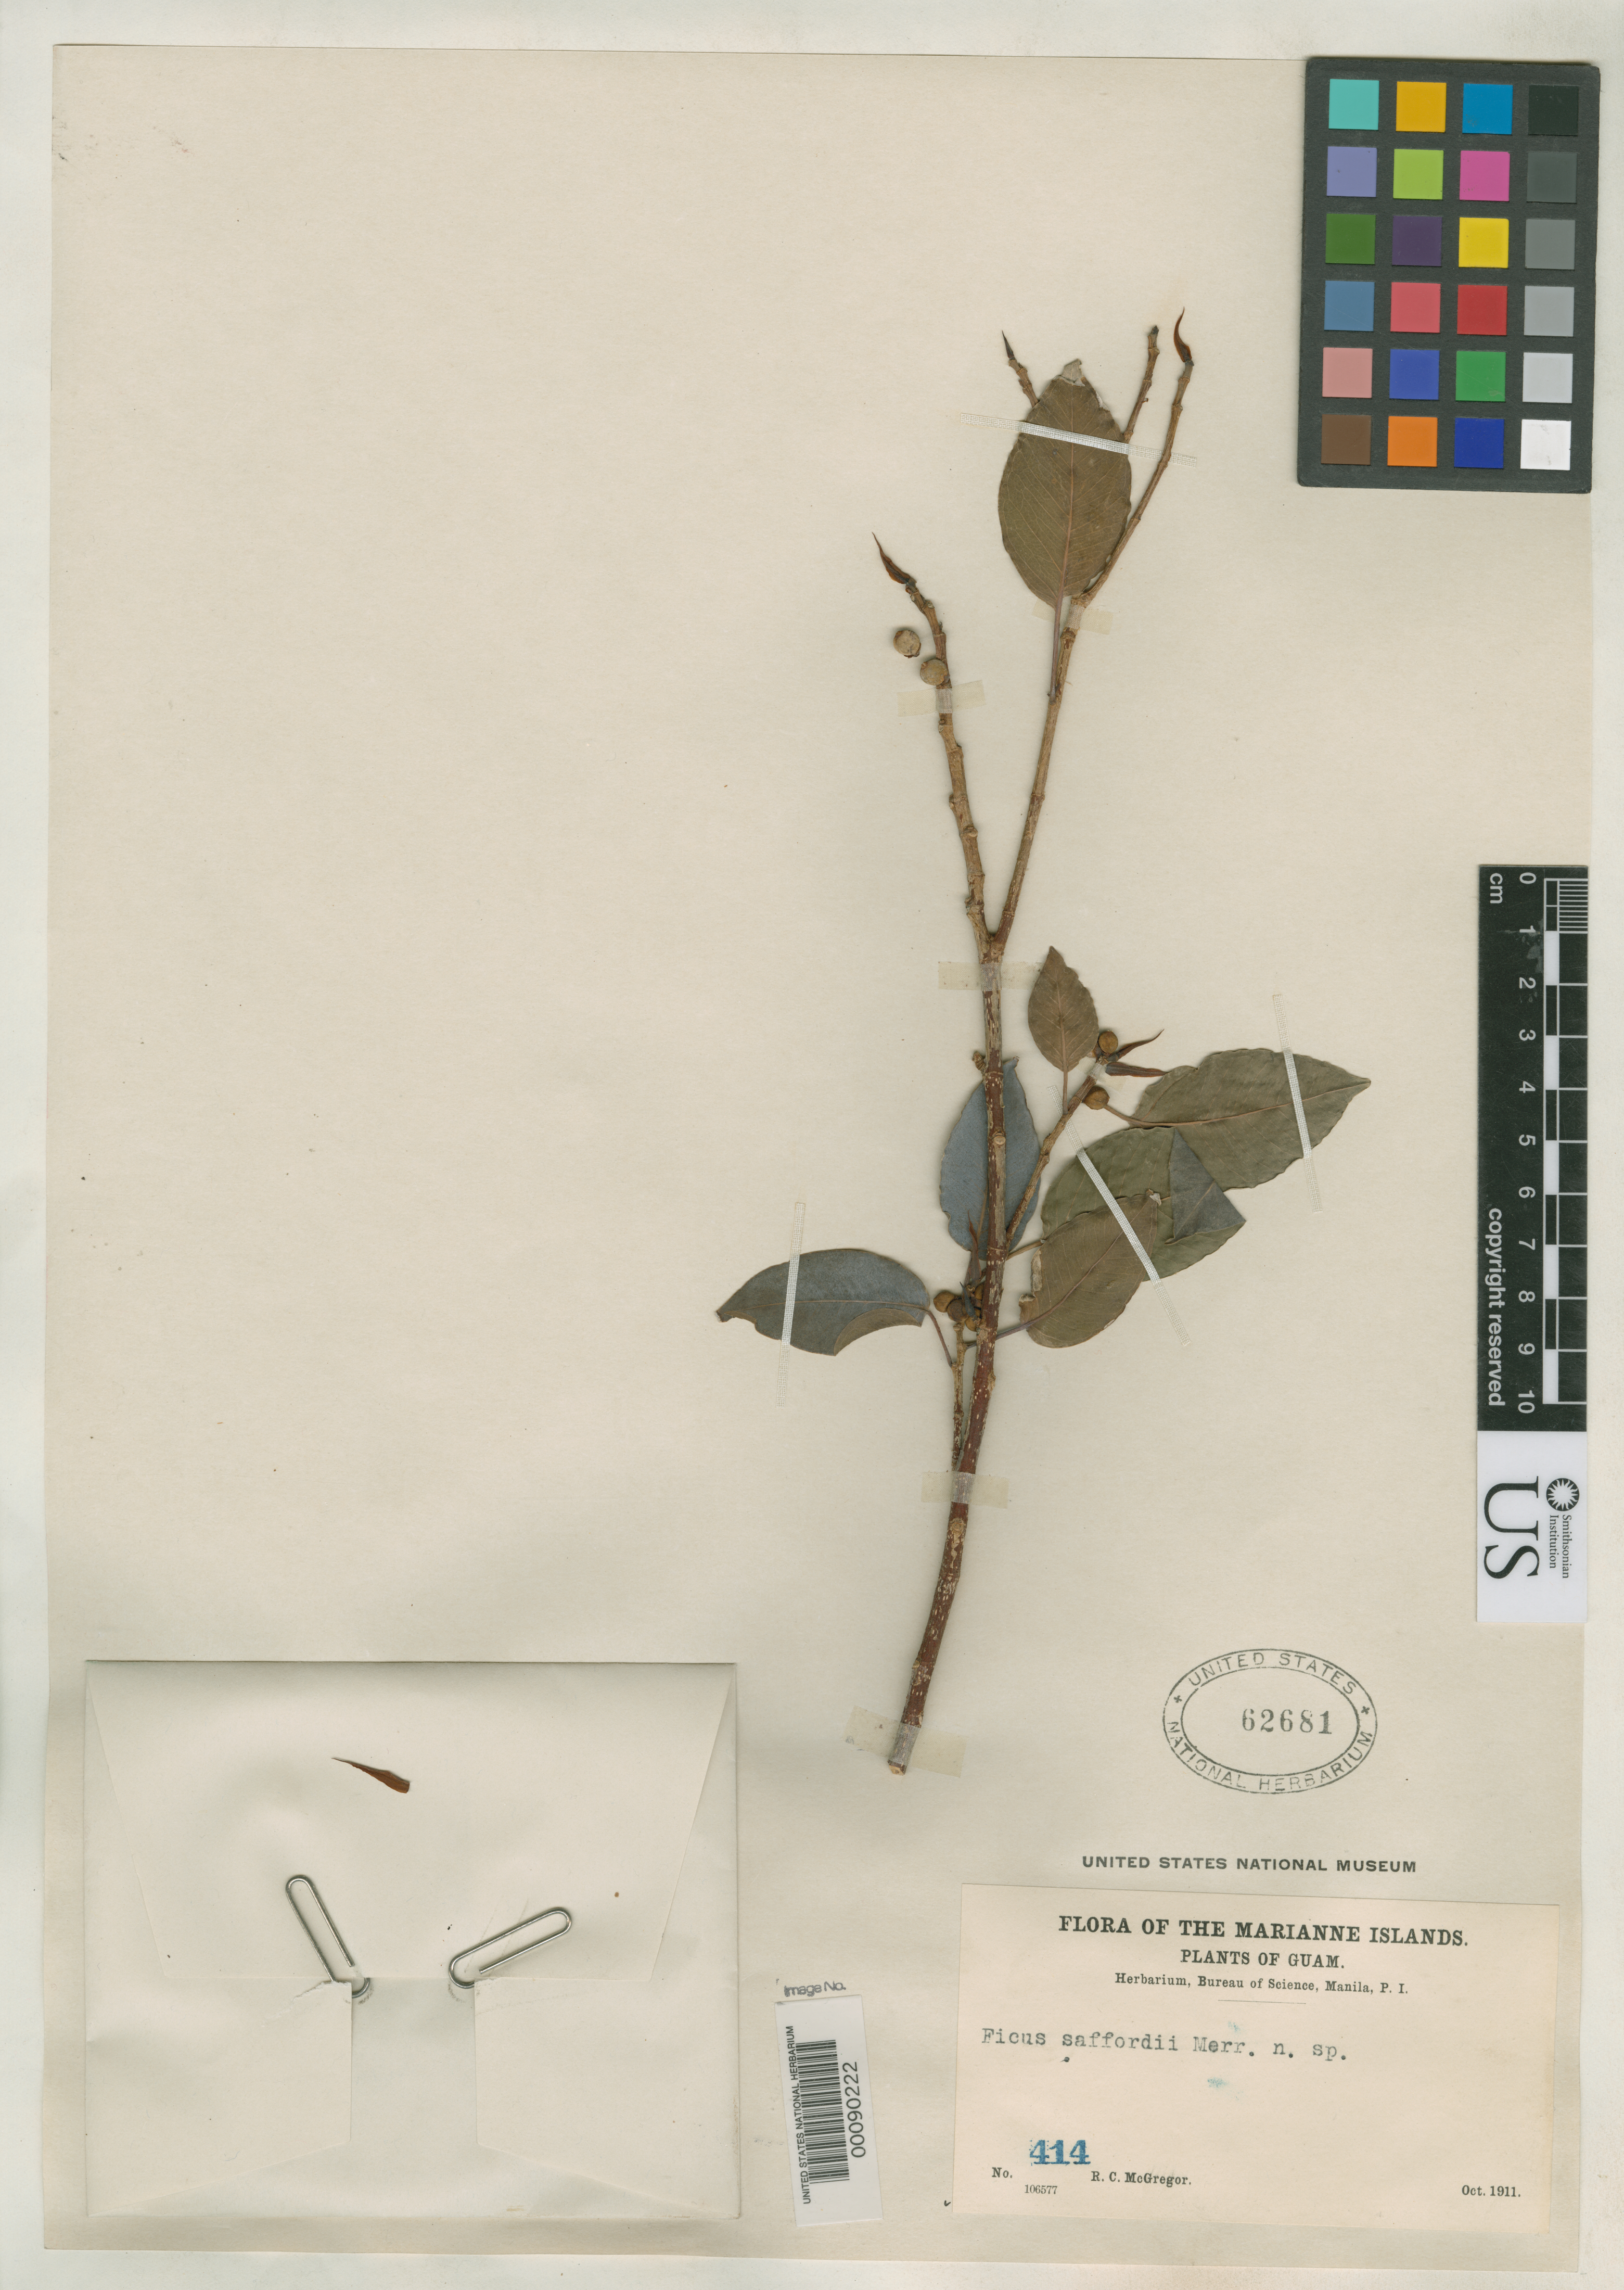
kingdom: Plantae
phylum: Tracheophyta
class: Magnoliopsida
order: Rosales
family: Moraceae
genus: Ficus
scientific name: Ficus saffordii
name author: Merr.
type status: Isotype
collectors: R. C. McGregor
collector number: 414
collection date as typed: Oct 1911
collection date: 1911-10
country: Guam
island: Cabras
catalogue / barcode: US 62681